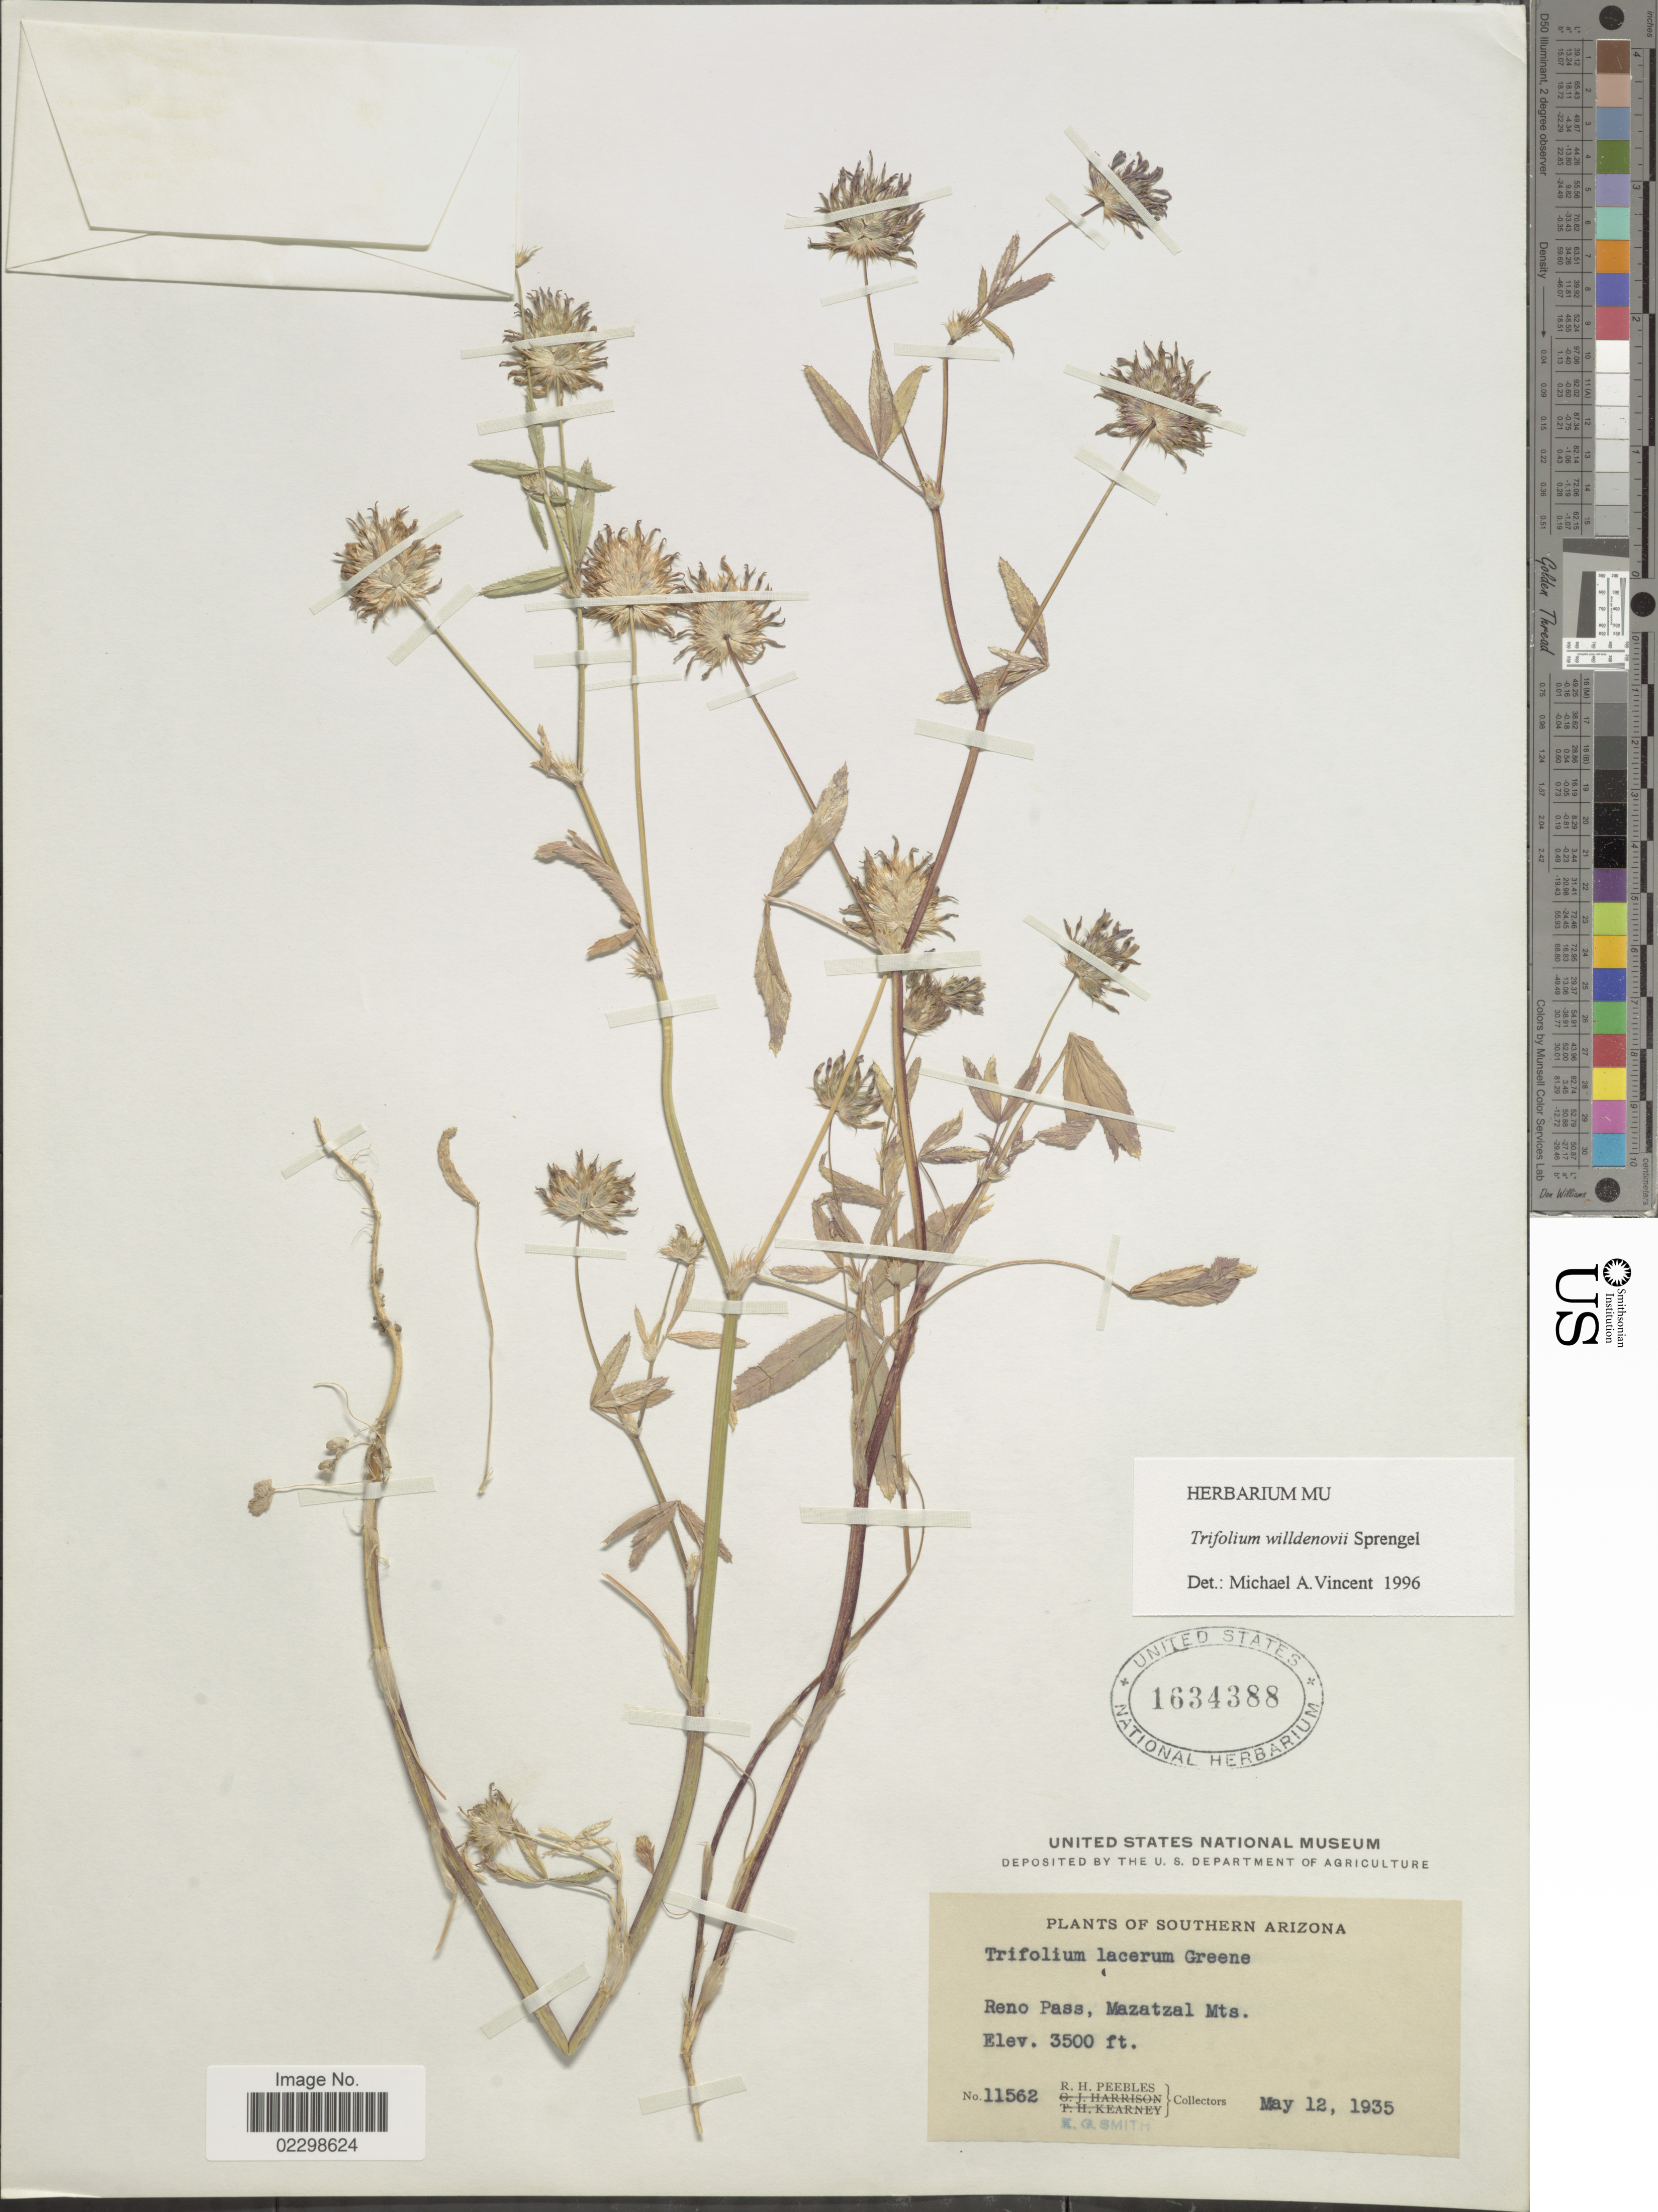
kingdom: Plantae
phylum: Tracheophyta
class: Magnoliopsida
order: Fabales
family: Fabaceae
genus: Trifolium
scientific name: Trifolium willdenovii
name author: Spreng.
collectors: R. H. Peebles & E. G. Smith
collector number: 11562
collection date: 1935-05-12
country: United States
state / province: Arizona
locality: Southern Arizona, Reno Pass, Mazatal Mts.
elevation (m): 1067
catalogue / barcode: US 1634388